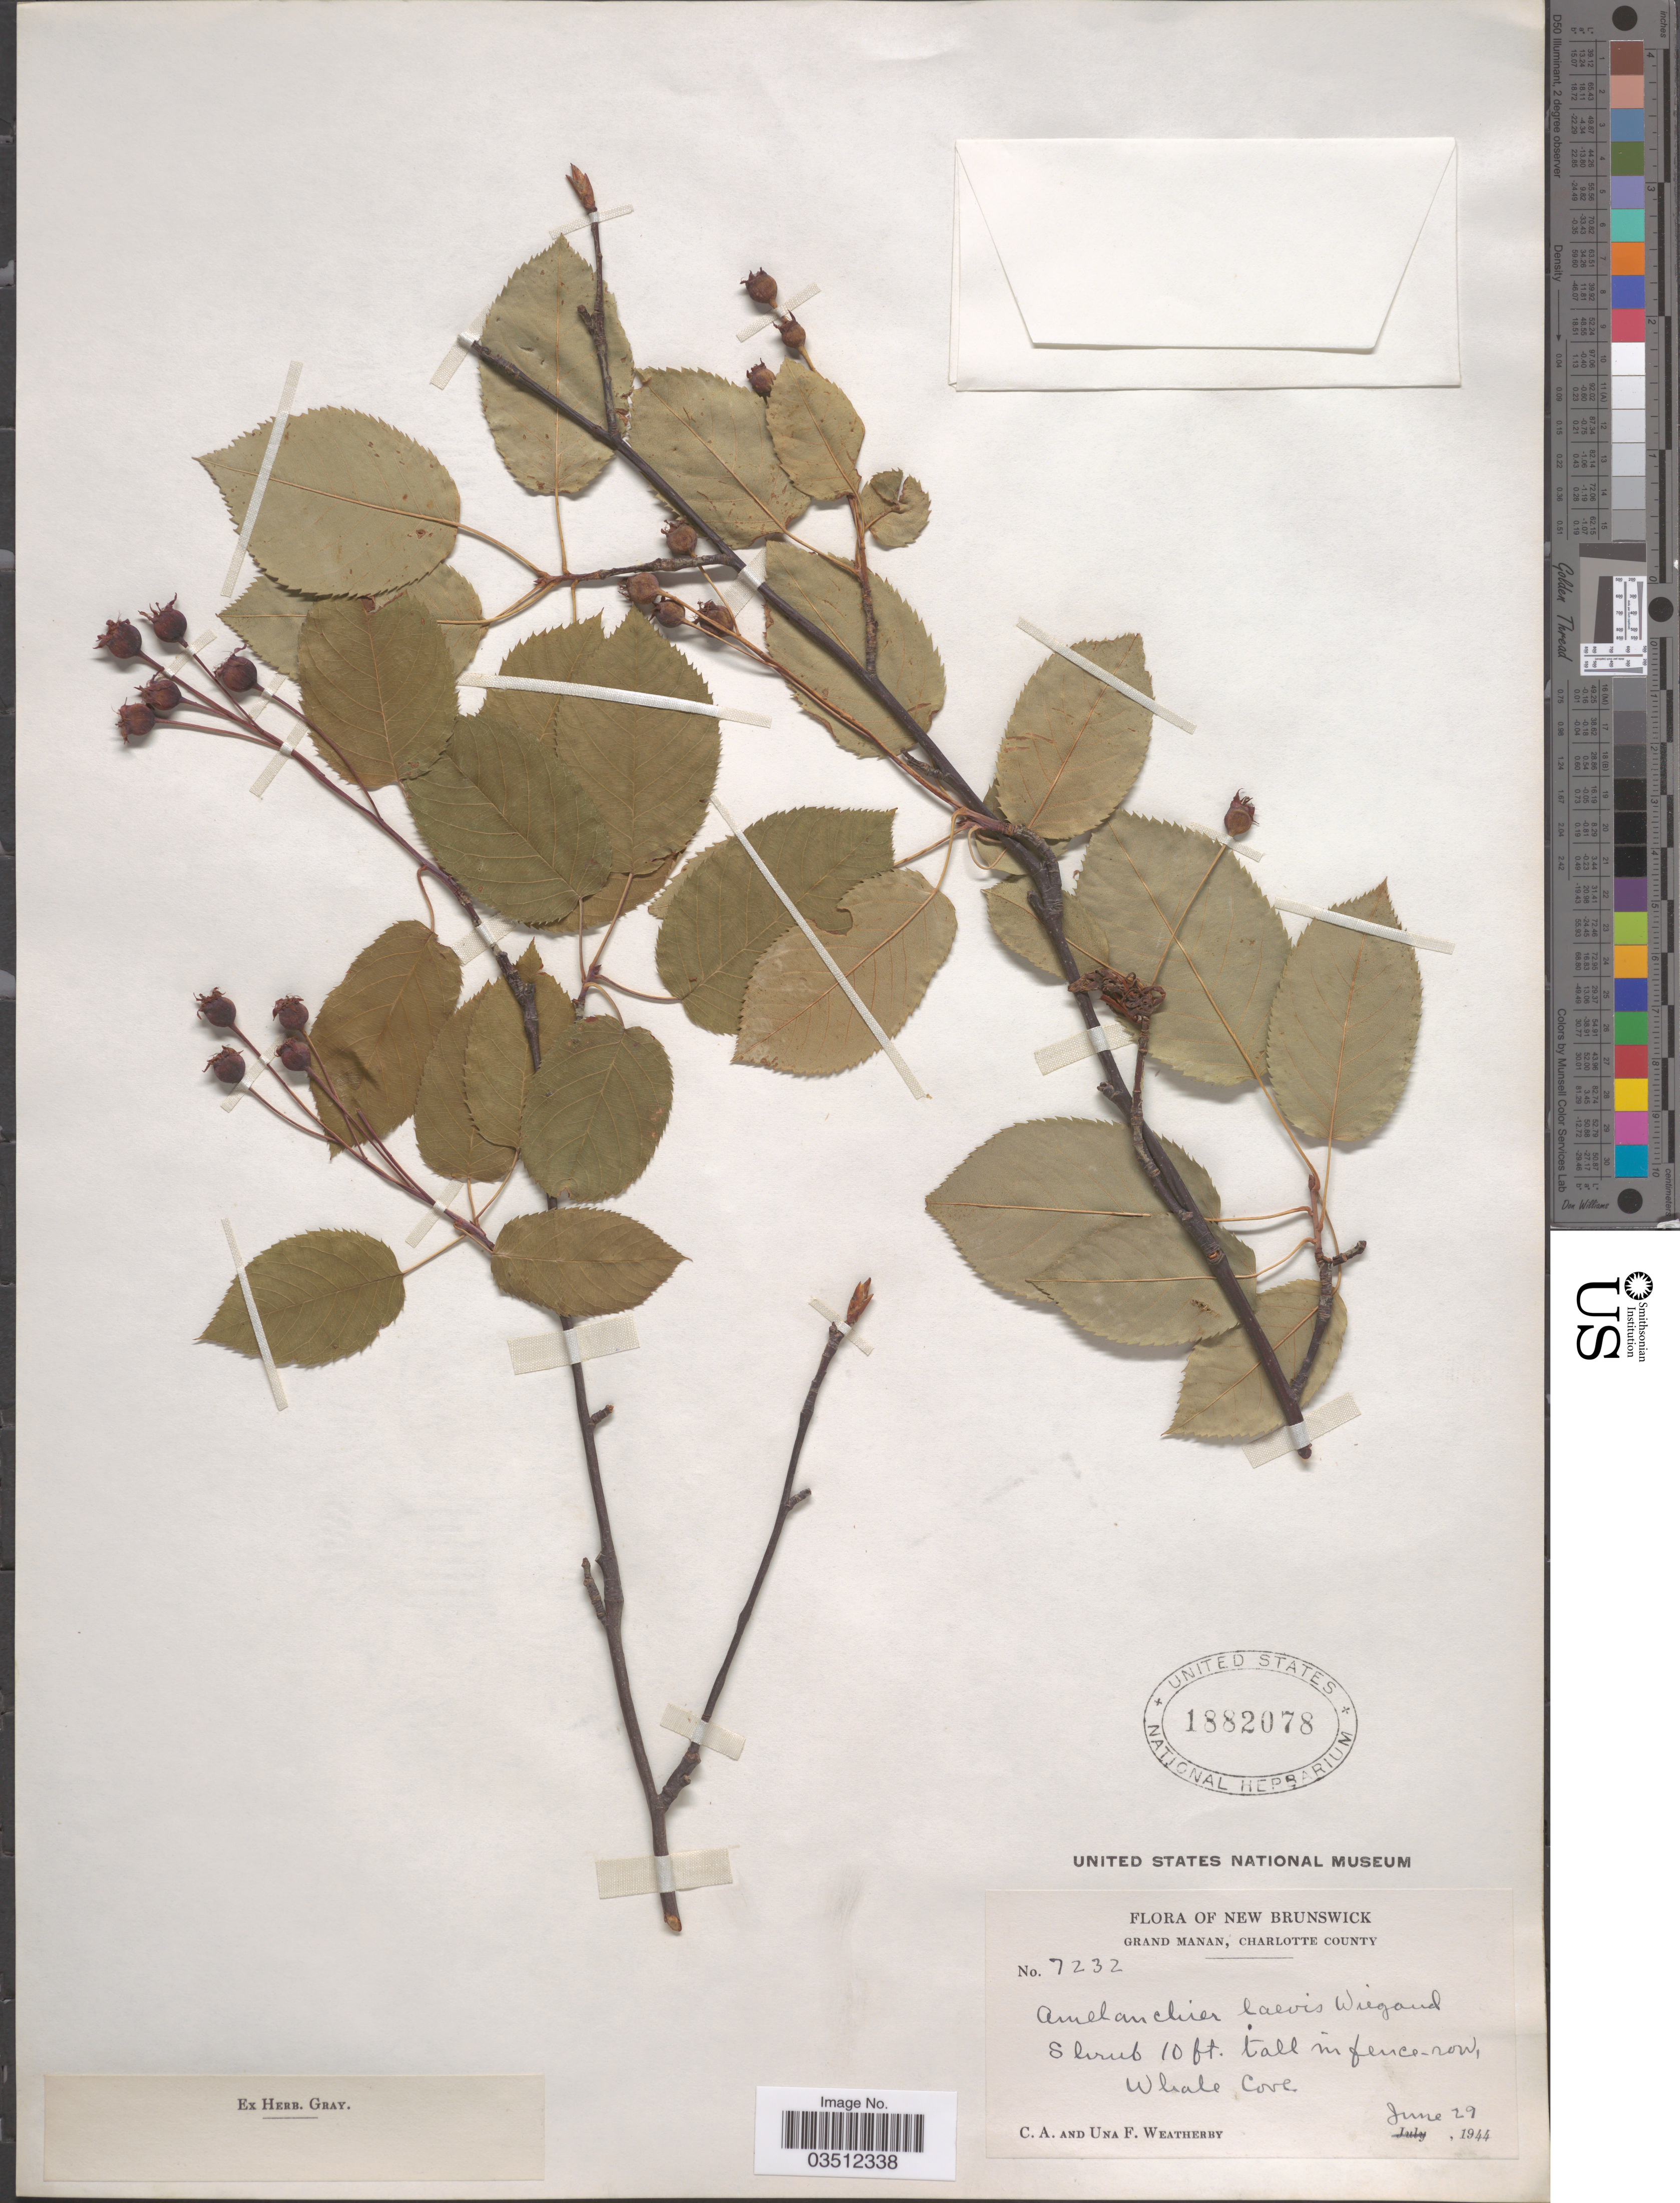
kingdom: Plantae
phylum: Tracheophyta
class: Magnoliopsida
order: Rosales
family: Rosaceae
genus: Amelanchier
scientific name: Amelanchier laevis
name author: Wiegand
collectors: C. A. Weatherby & U. Weatherby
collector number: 7232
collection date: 1944-06-29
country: Canada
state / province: New Brunswick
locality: Grand Manan, Charlotte County. Whale Cove.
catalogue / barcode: US 1882078